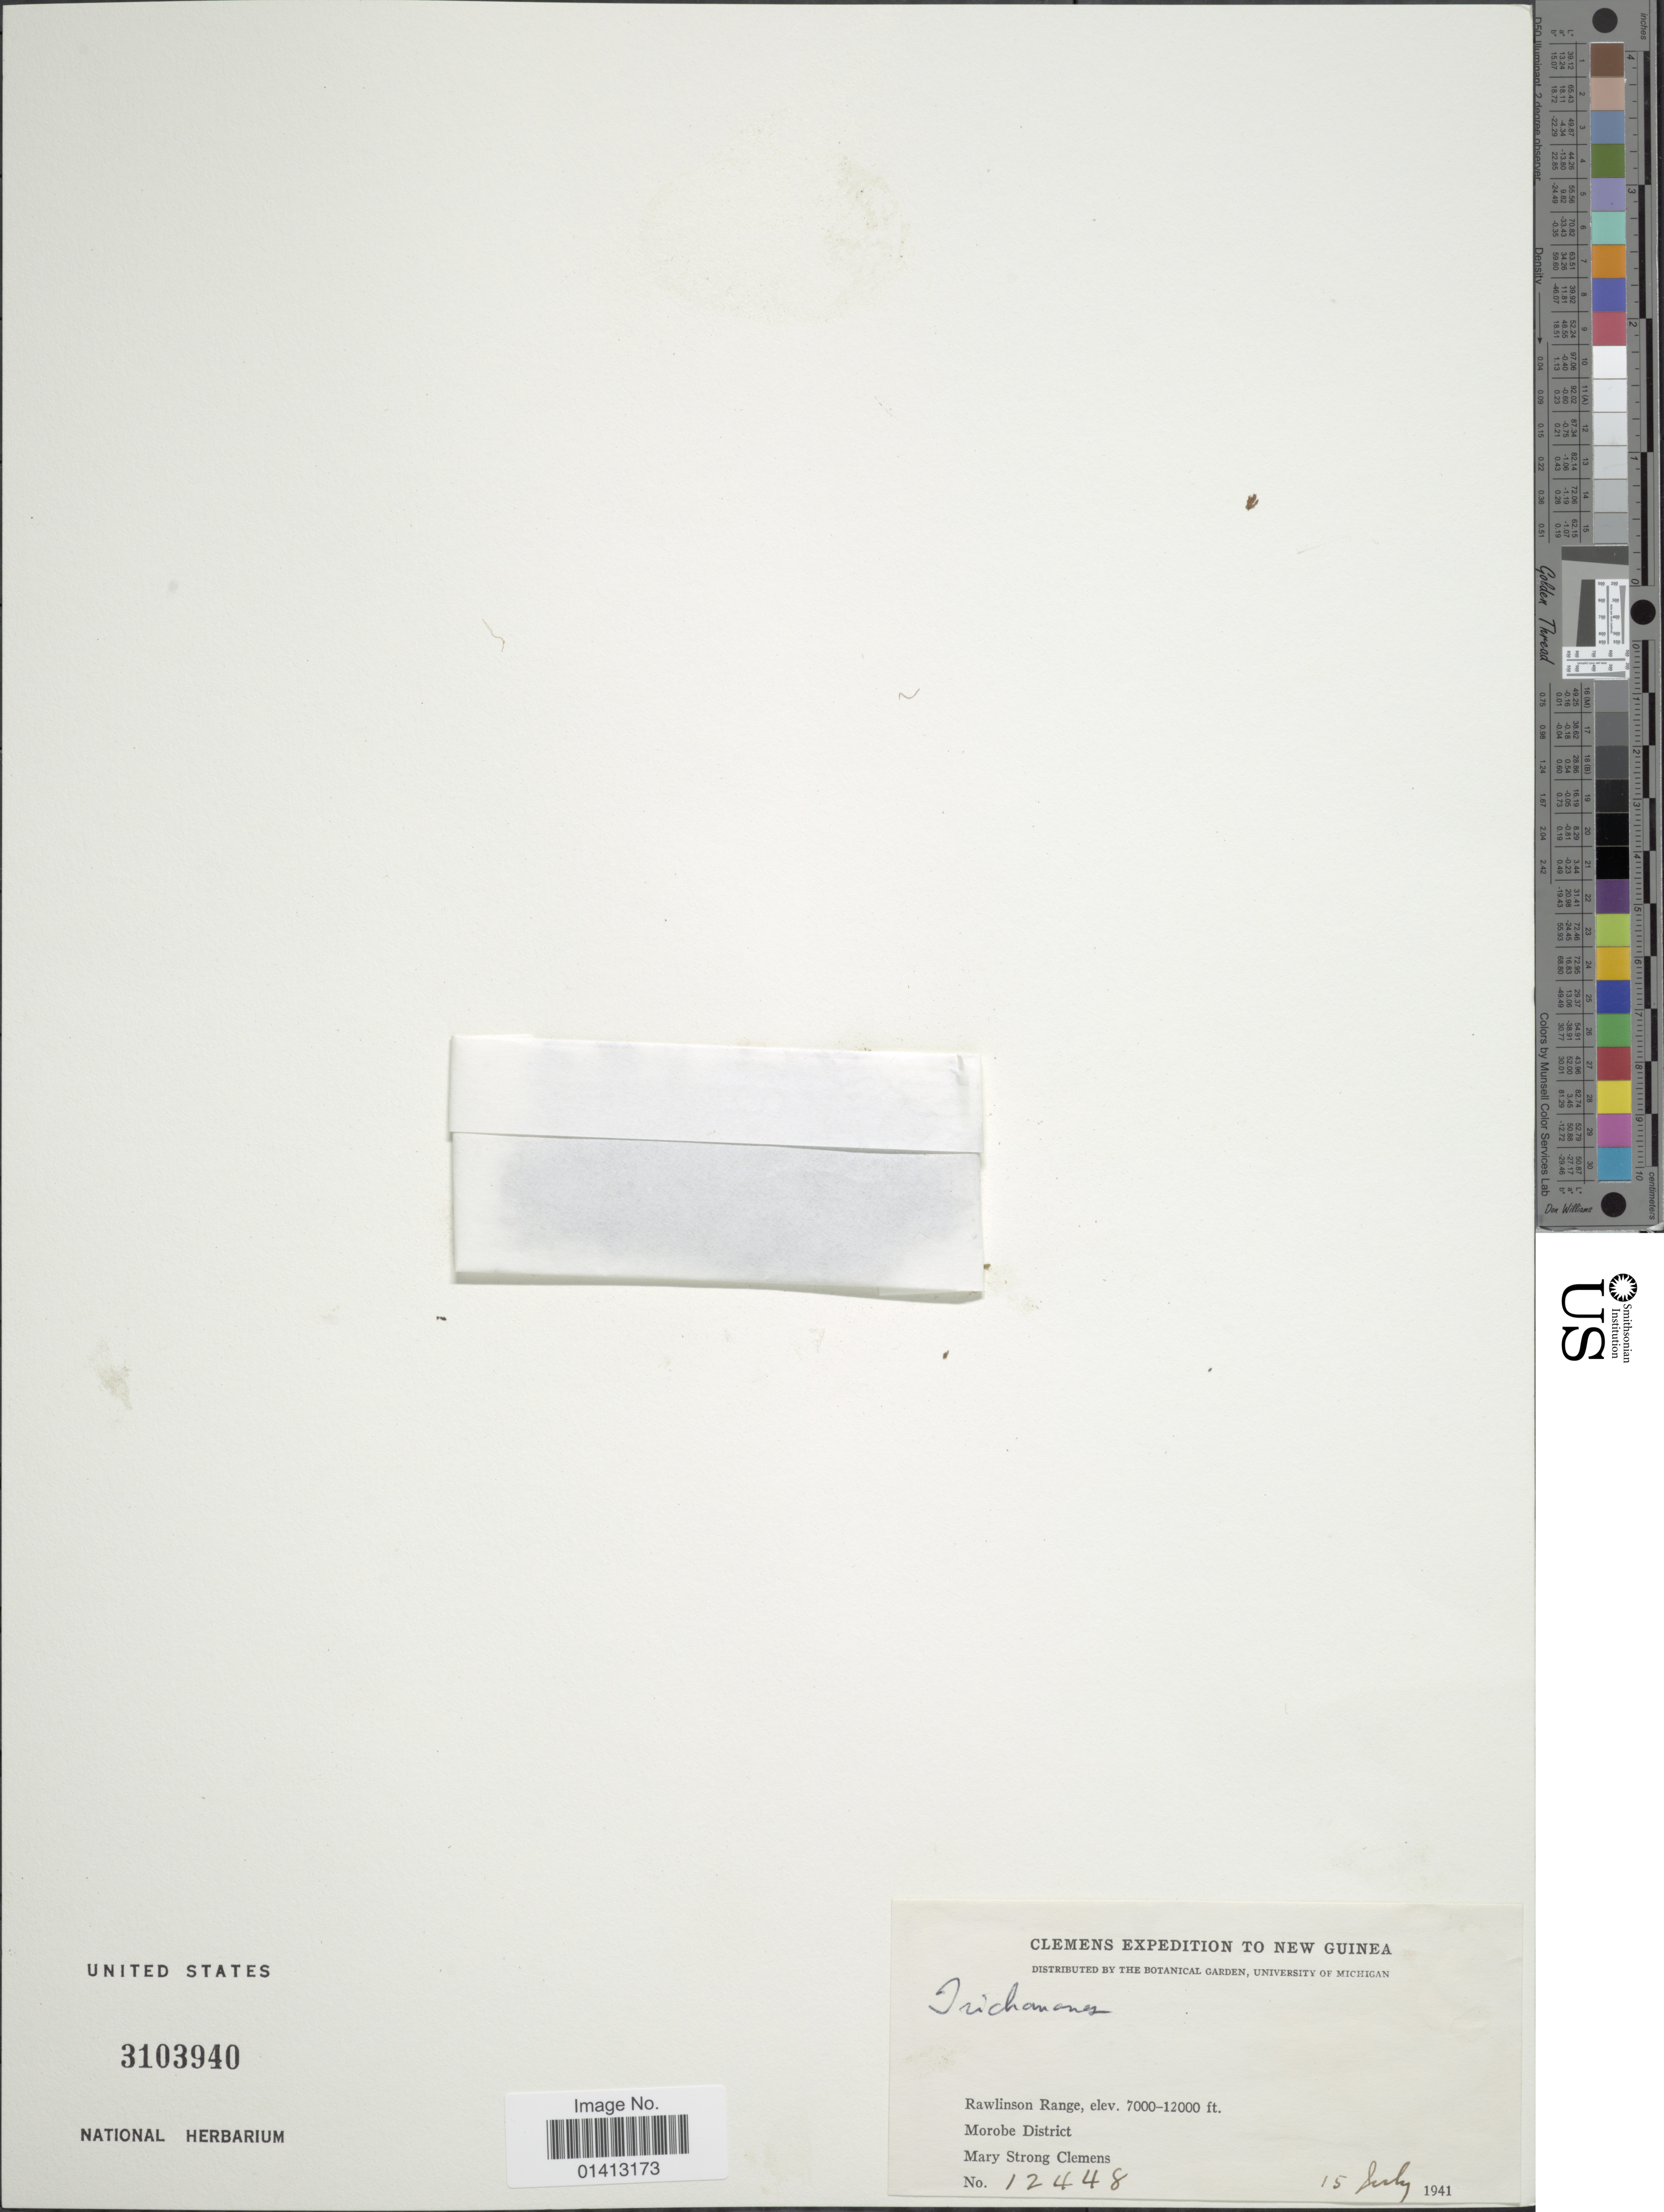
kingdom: Plantae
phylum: Tracheophyta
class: Polypodiopsida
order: Hymenophyllales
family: Hymenophyllaceae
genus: Crepidomanes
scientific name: Crepidomanes sp.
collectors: M. S. Clemens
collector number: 12448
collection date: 1941-07-15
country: Papua New Guinea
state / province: Morobe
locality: Rawlinson Range, Morobe District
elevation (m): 2134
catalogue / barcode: US 3103940